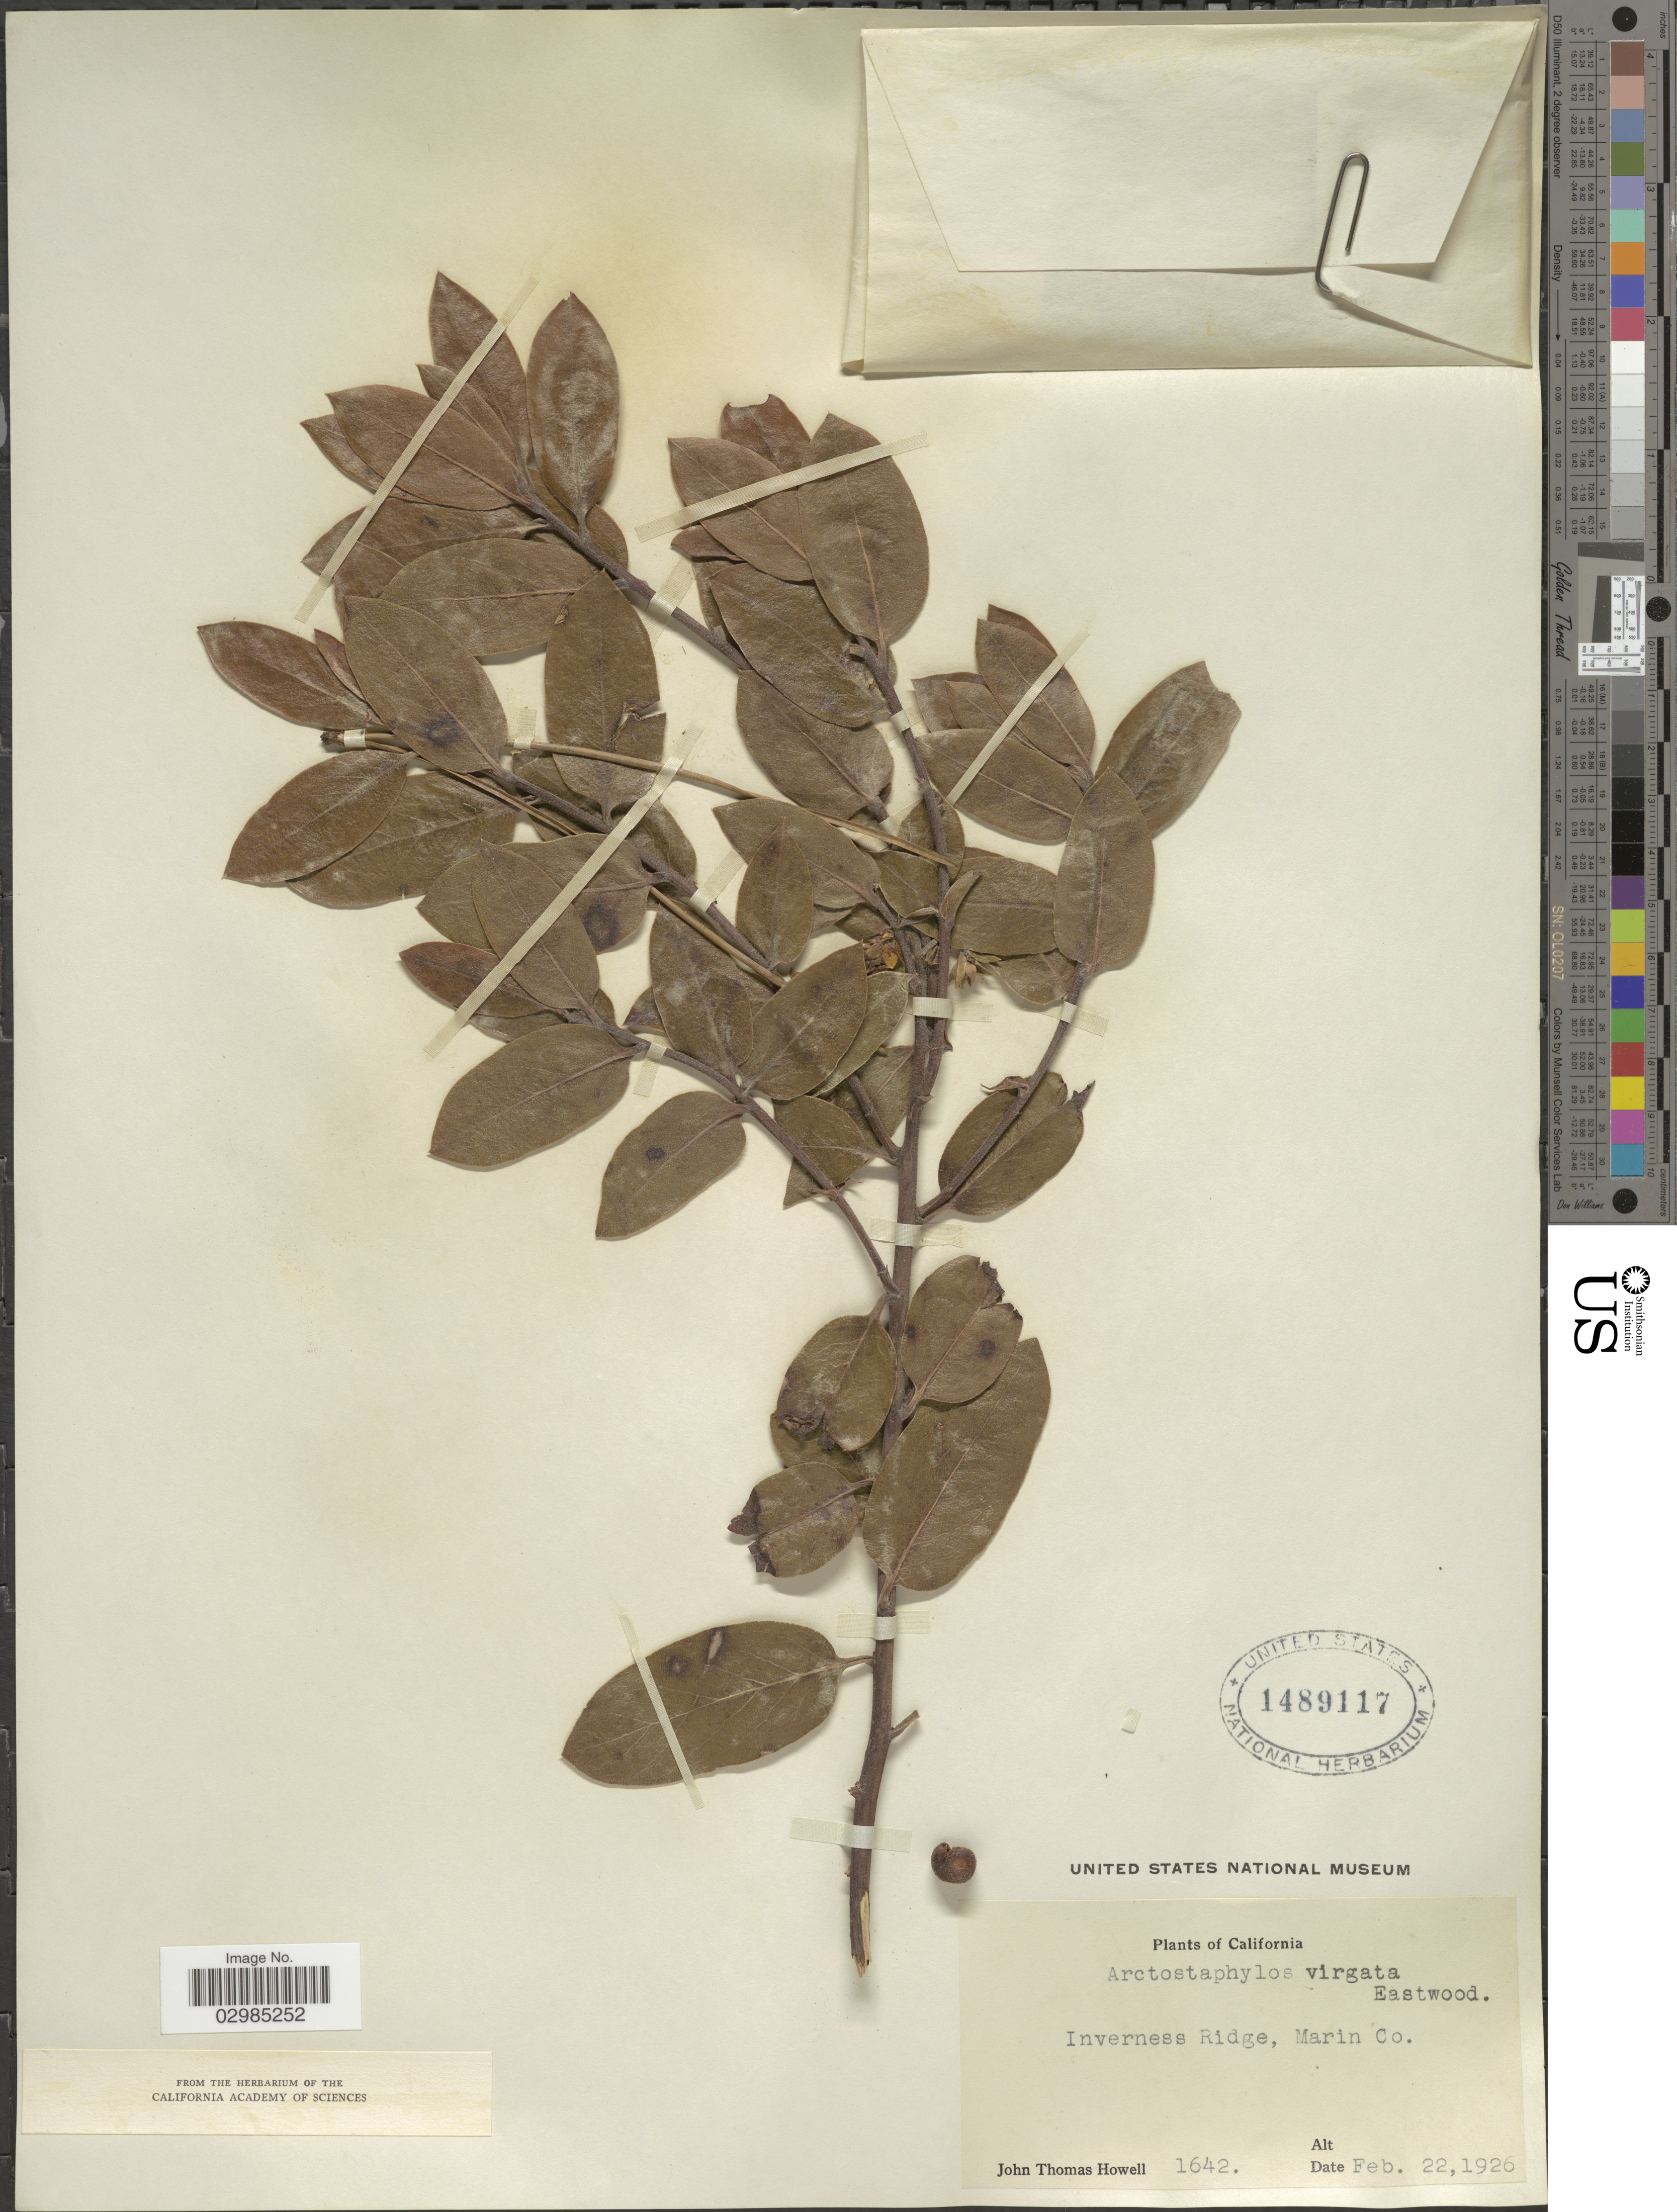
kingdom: Plantae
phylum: Tracheophyta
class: Magnoliopsida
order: Ericales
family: Ericaceae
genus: Arctostaphylos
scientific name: Arctostaphylos virgata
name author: Eastw.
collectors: J. T. Howell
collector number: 1642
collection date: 1926-02-22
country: United States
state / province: California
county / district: Marin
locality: Inverness Ridge, Marin Co.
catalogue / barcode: US 1489117